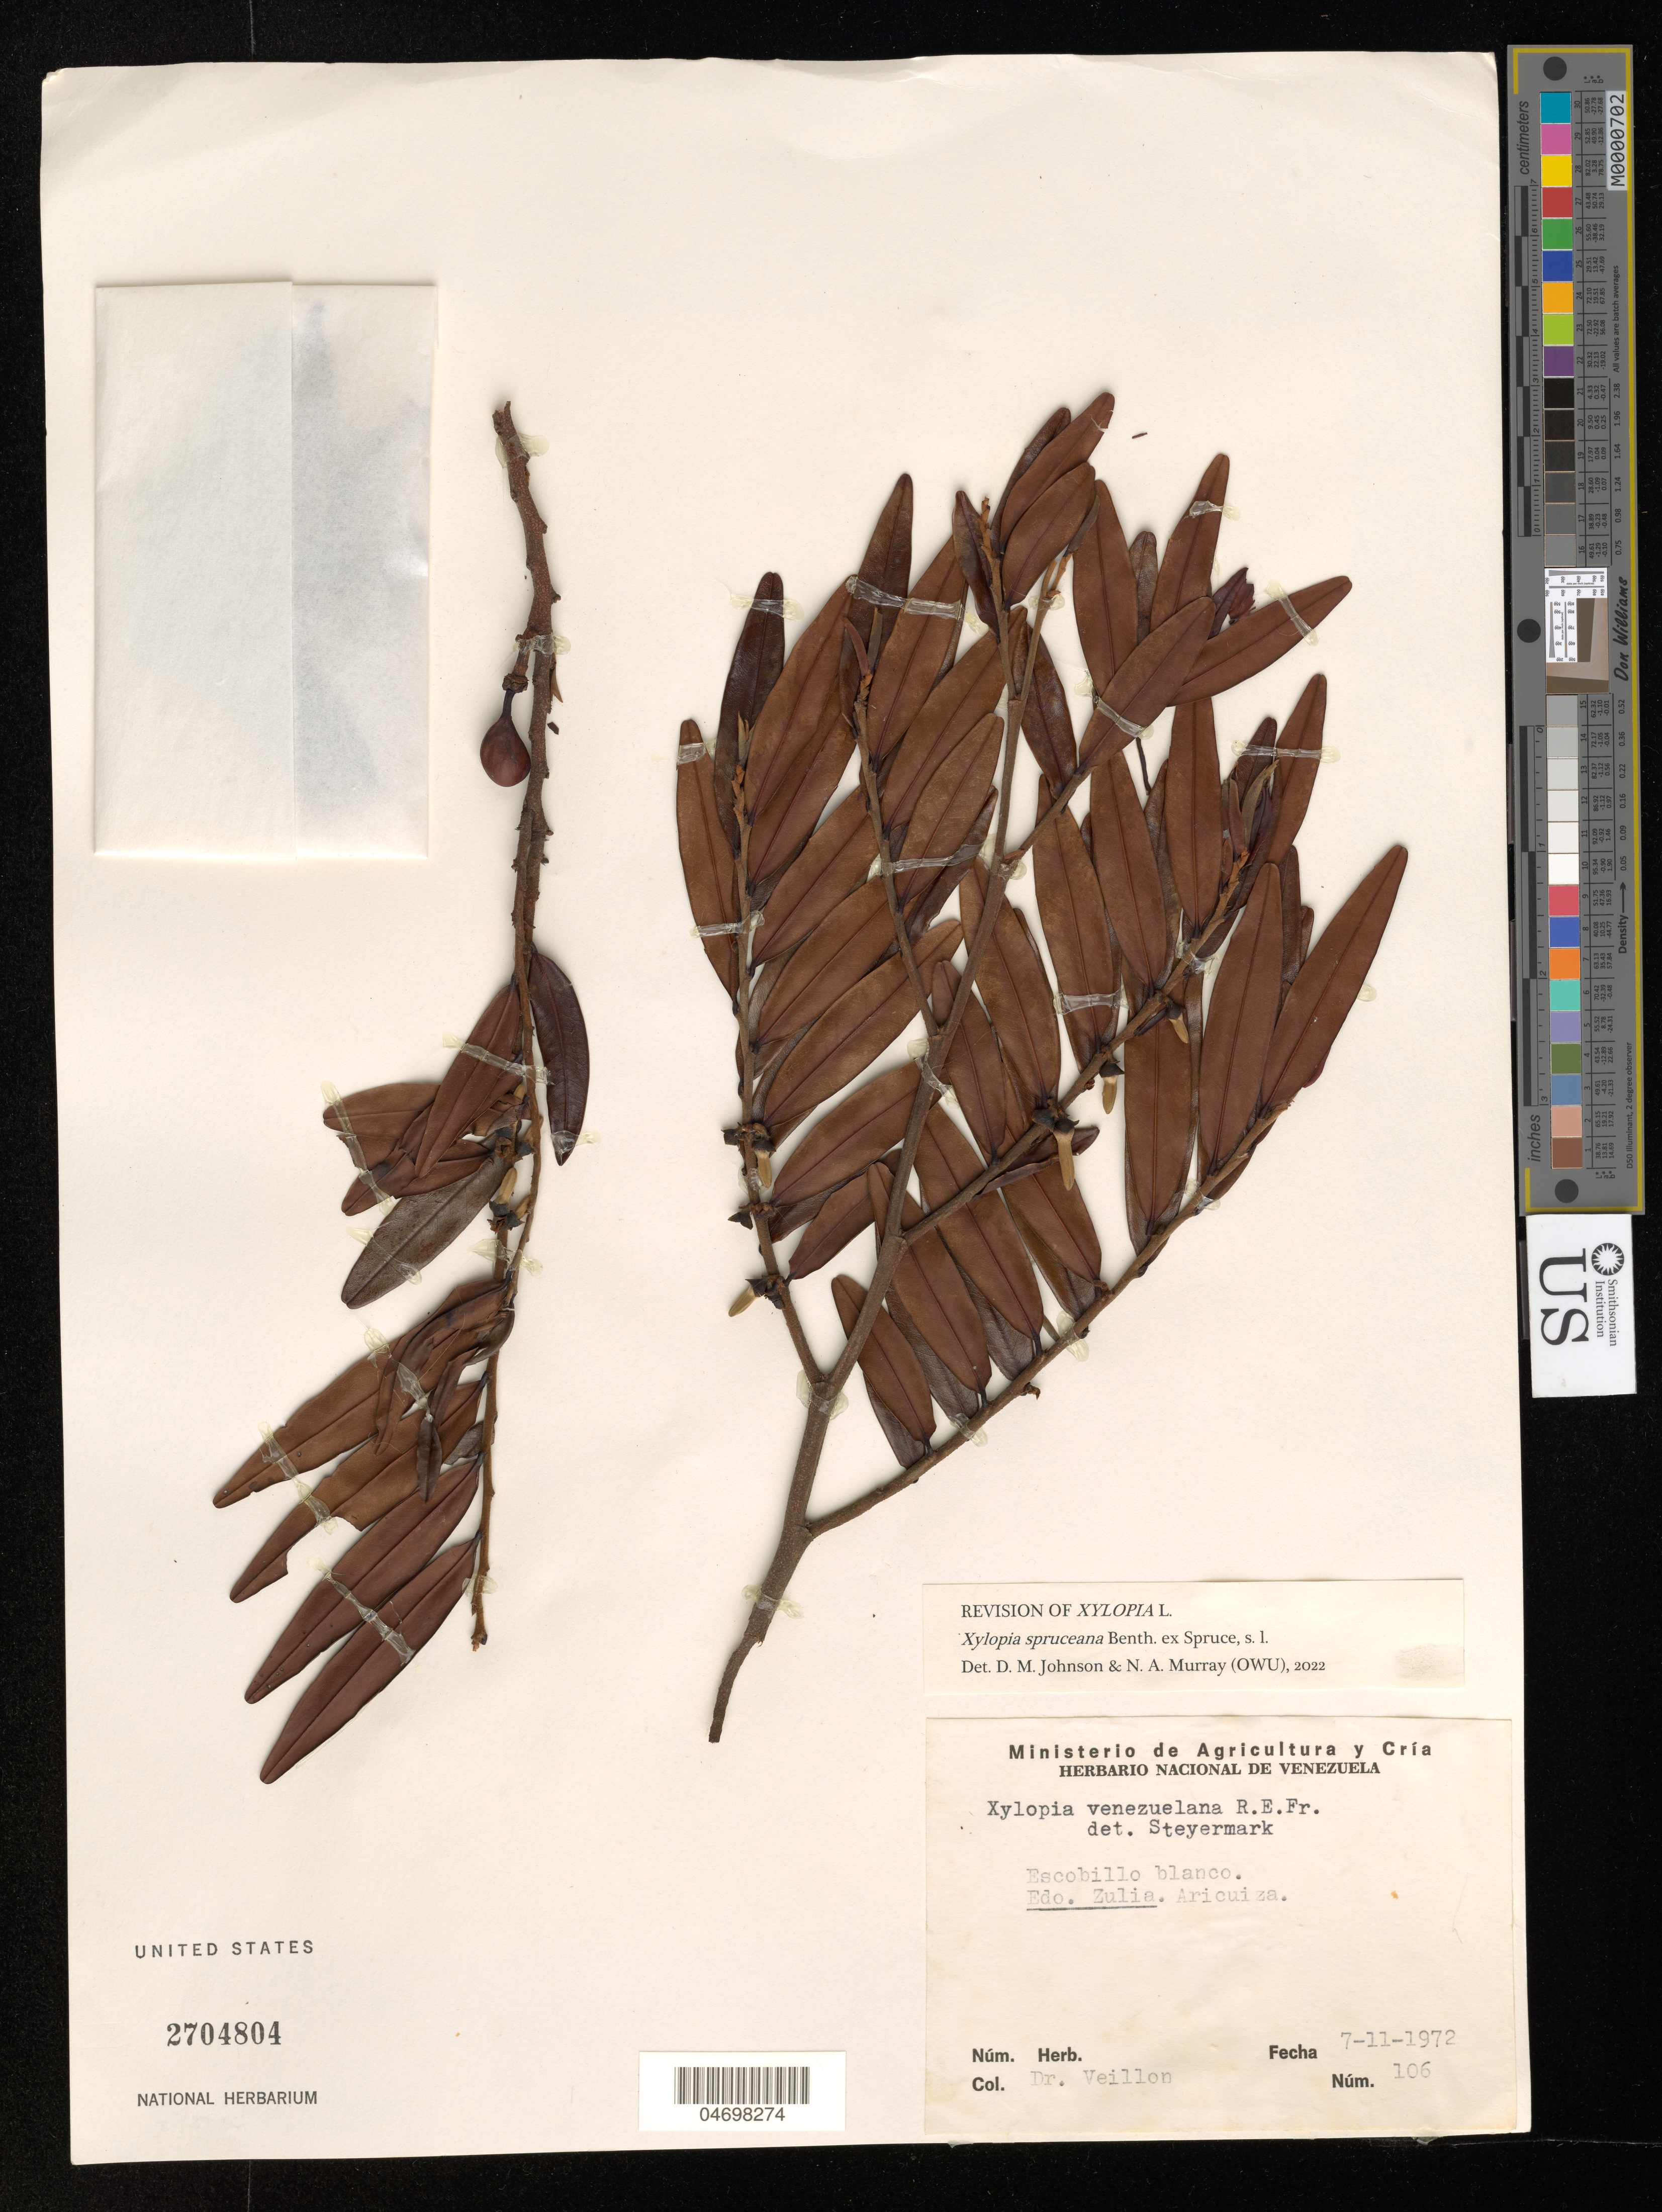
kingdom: Plantae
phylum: Tracheophyta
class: Magnoliopsida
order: Magnoliales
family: Annonaceae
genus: Xylopia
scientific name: Xylopia spruceana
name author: Benth. ex Spruce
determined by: Johnson, D. M.; Murray, N. A.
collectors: -. Veillon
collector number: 106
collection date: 1972-11-07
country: Venezuela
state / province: Zulia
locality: Aricuiza.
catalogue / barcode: US 2704804